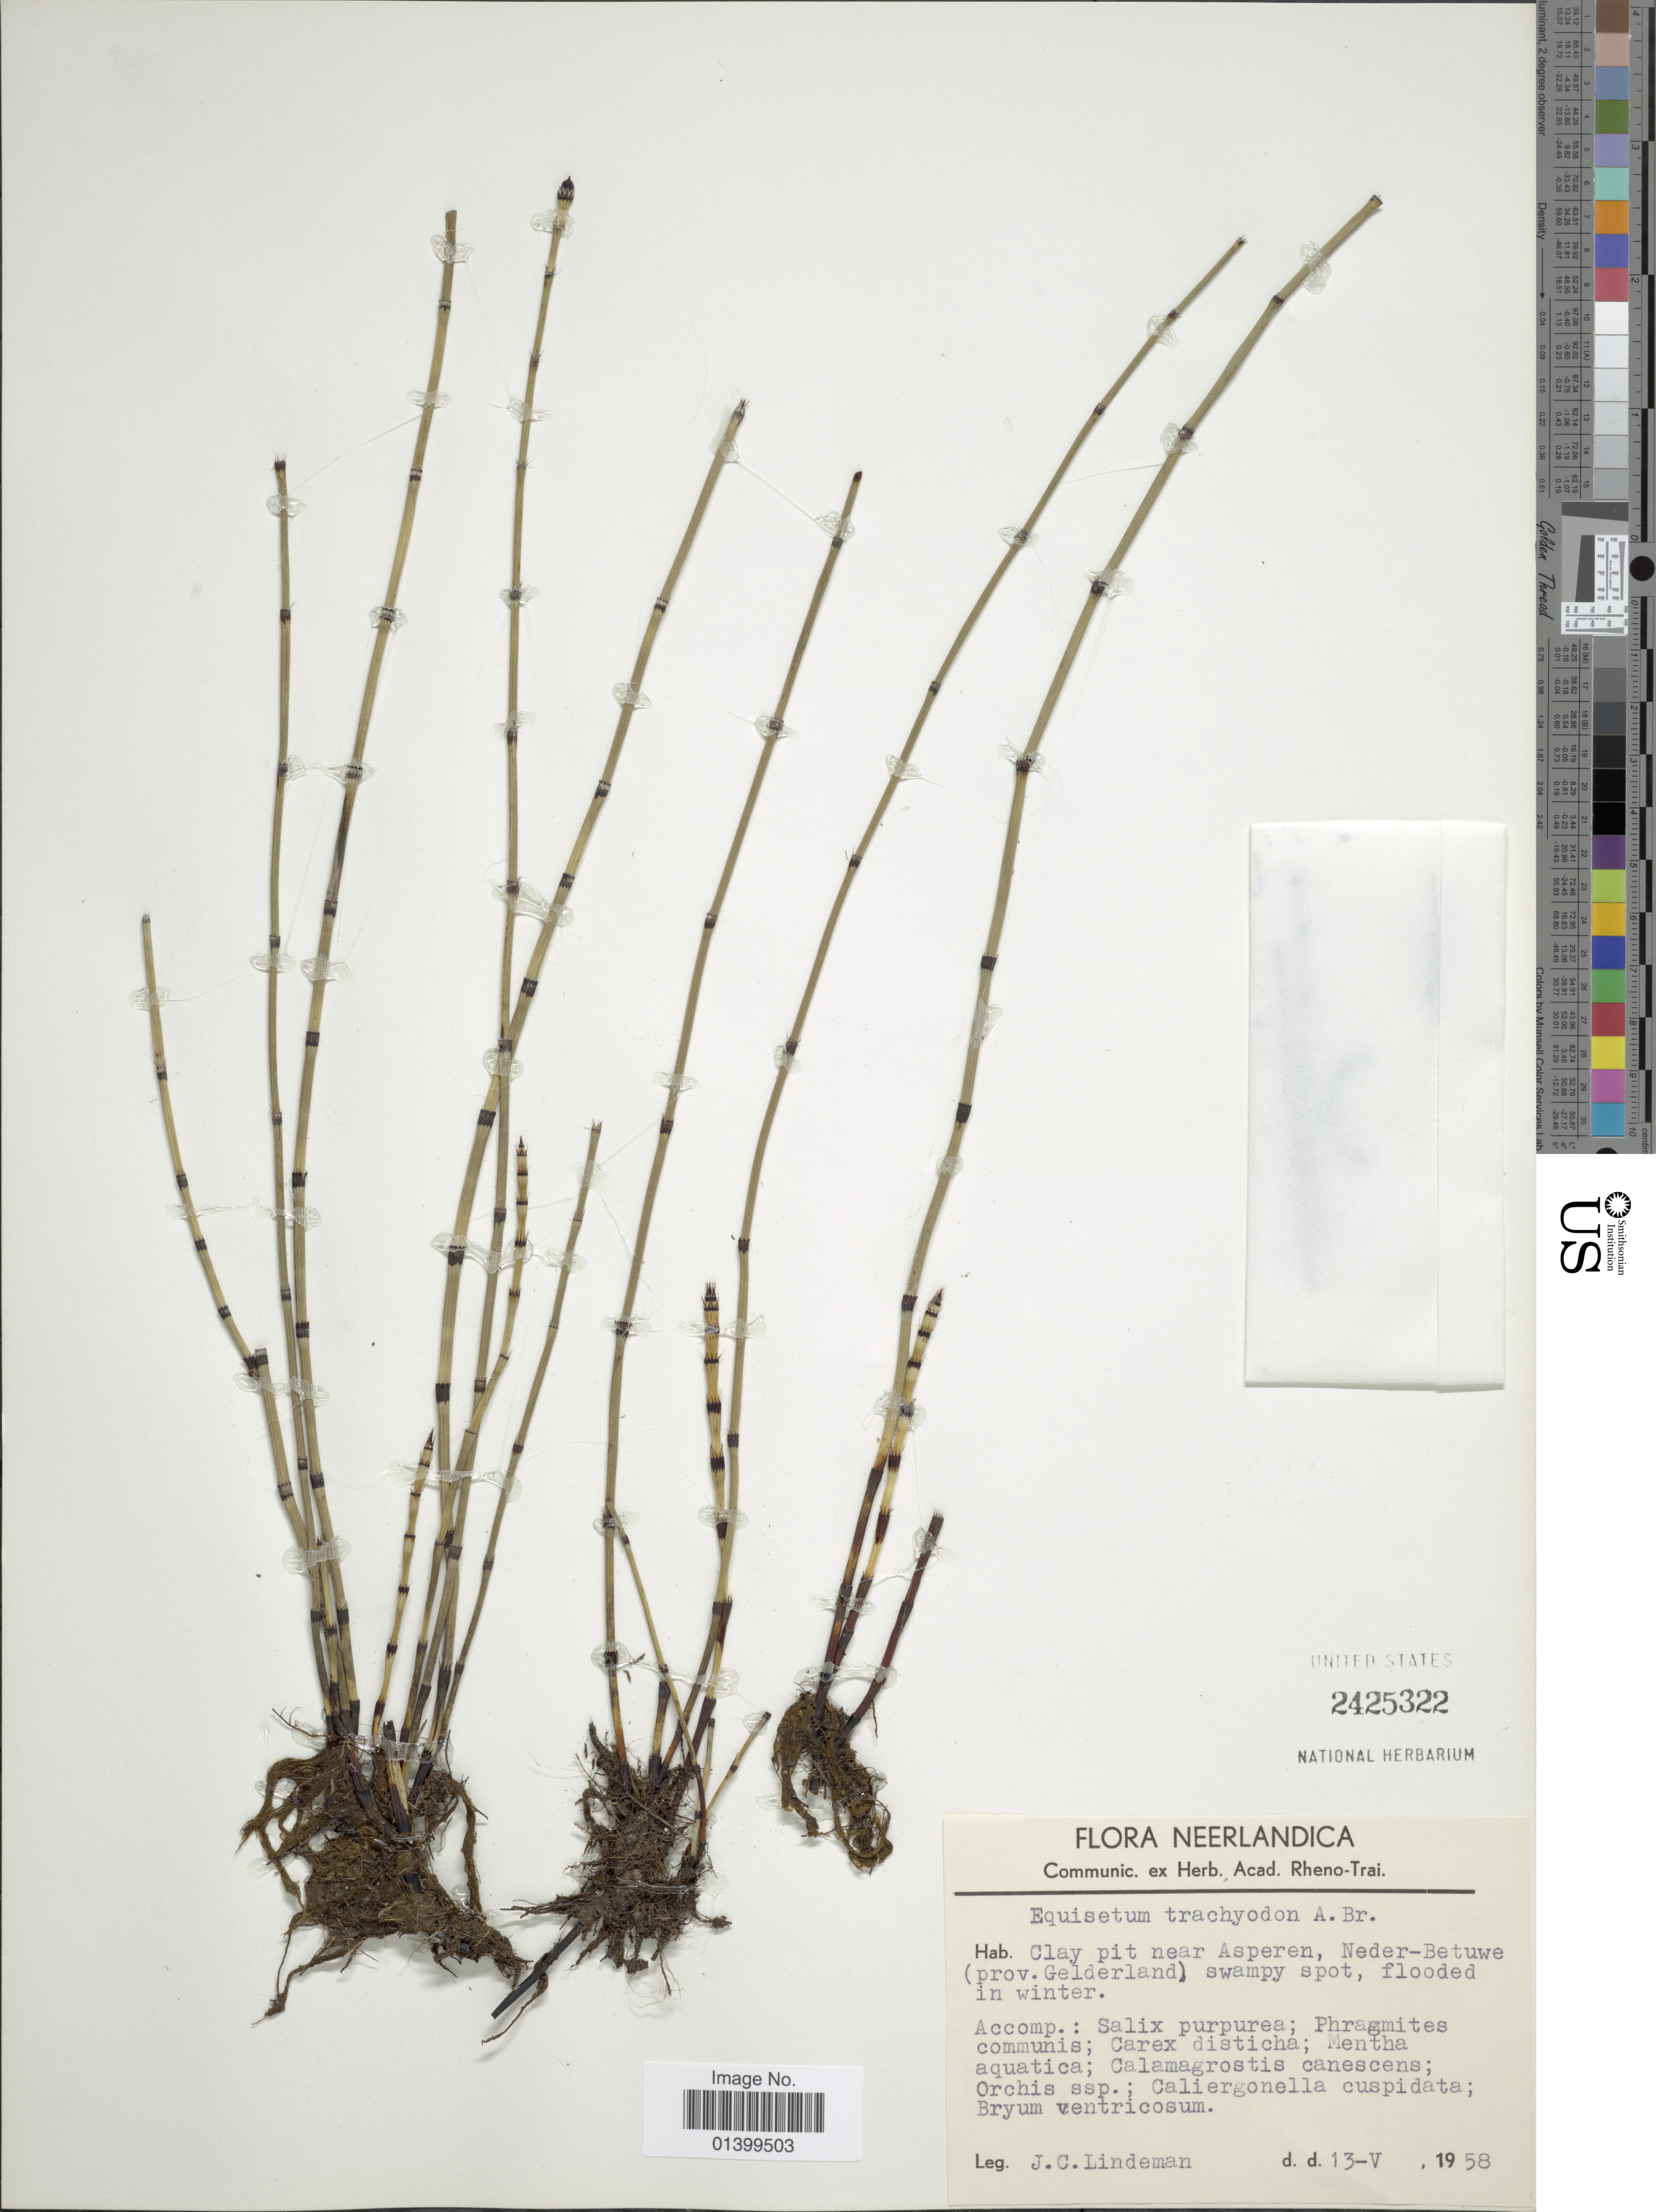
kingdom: Plantae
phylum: Tracheophyta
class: Polypodiopsida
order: Equisetales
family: Equisetaceae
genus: Equisetum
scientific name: Equisetum x trachyodon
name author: A. Braun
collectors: J. C. Lindeman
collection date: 1958-05-13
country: Netherlands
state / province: Gelderland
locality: Clay pit near Asperen, Neder-Betuwe (prov. Gelderland) swampy spot, flooded in winter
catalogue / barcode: US 2425322